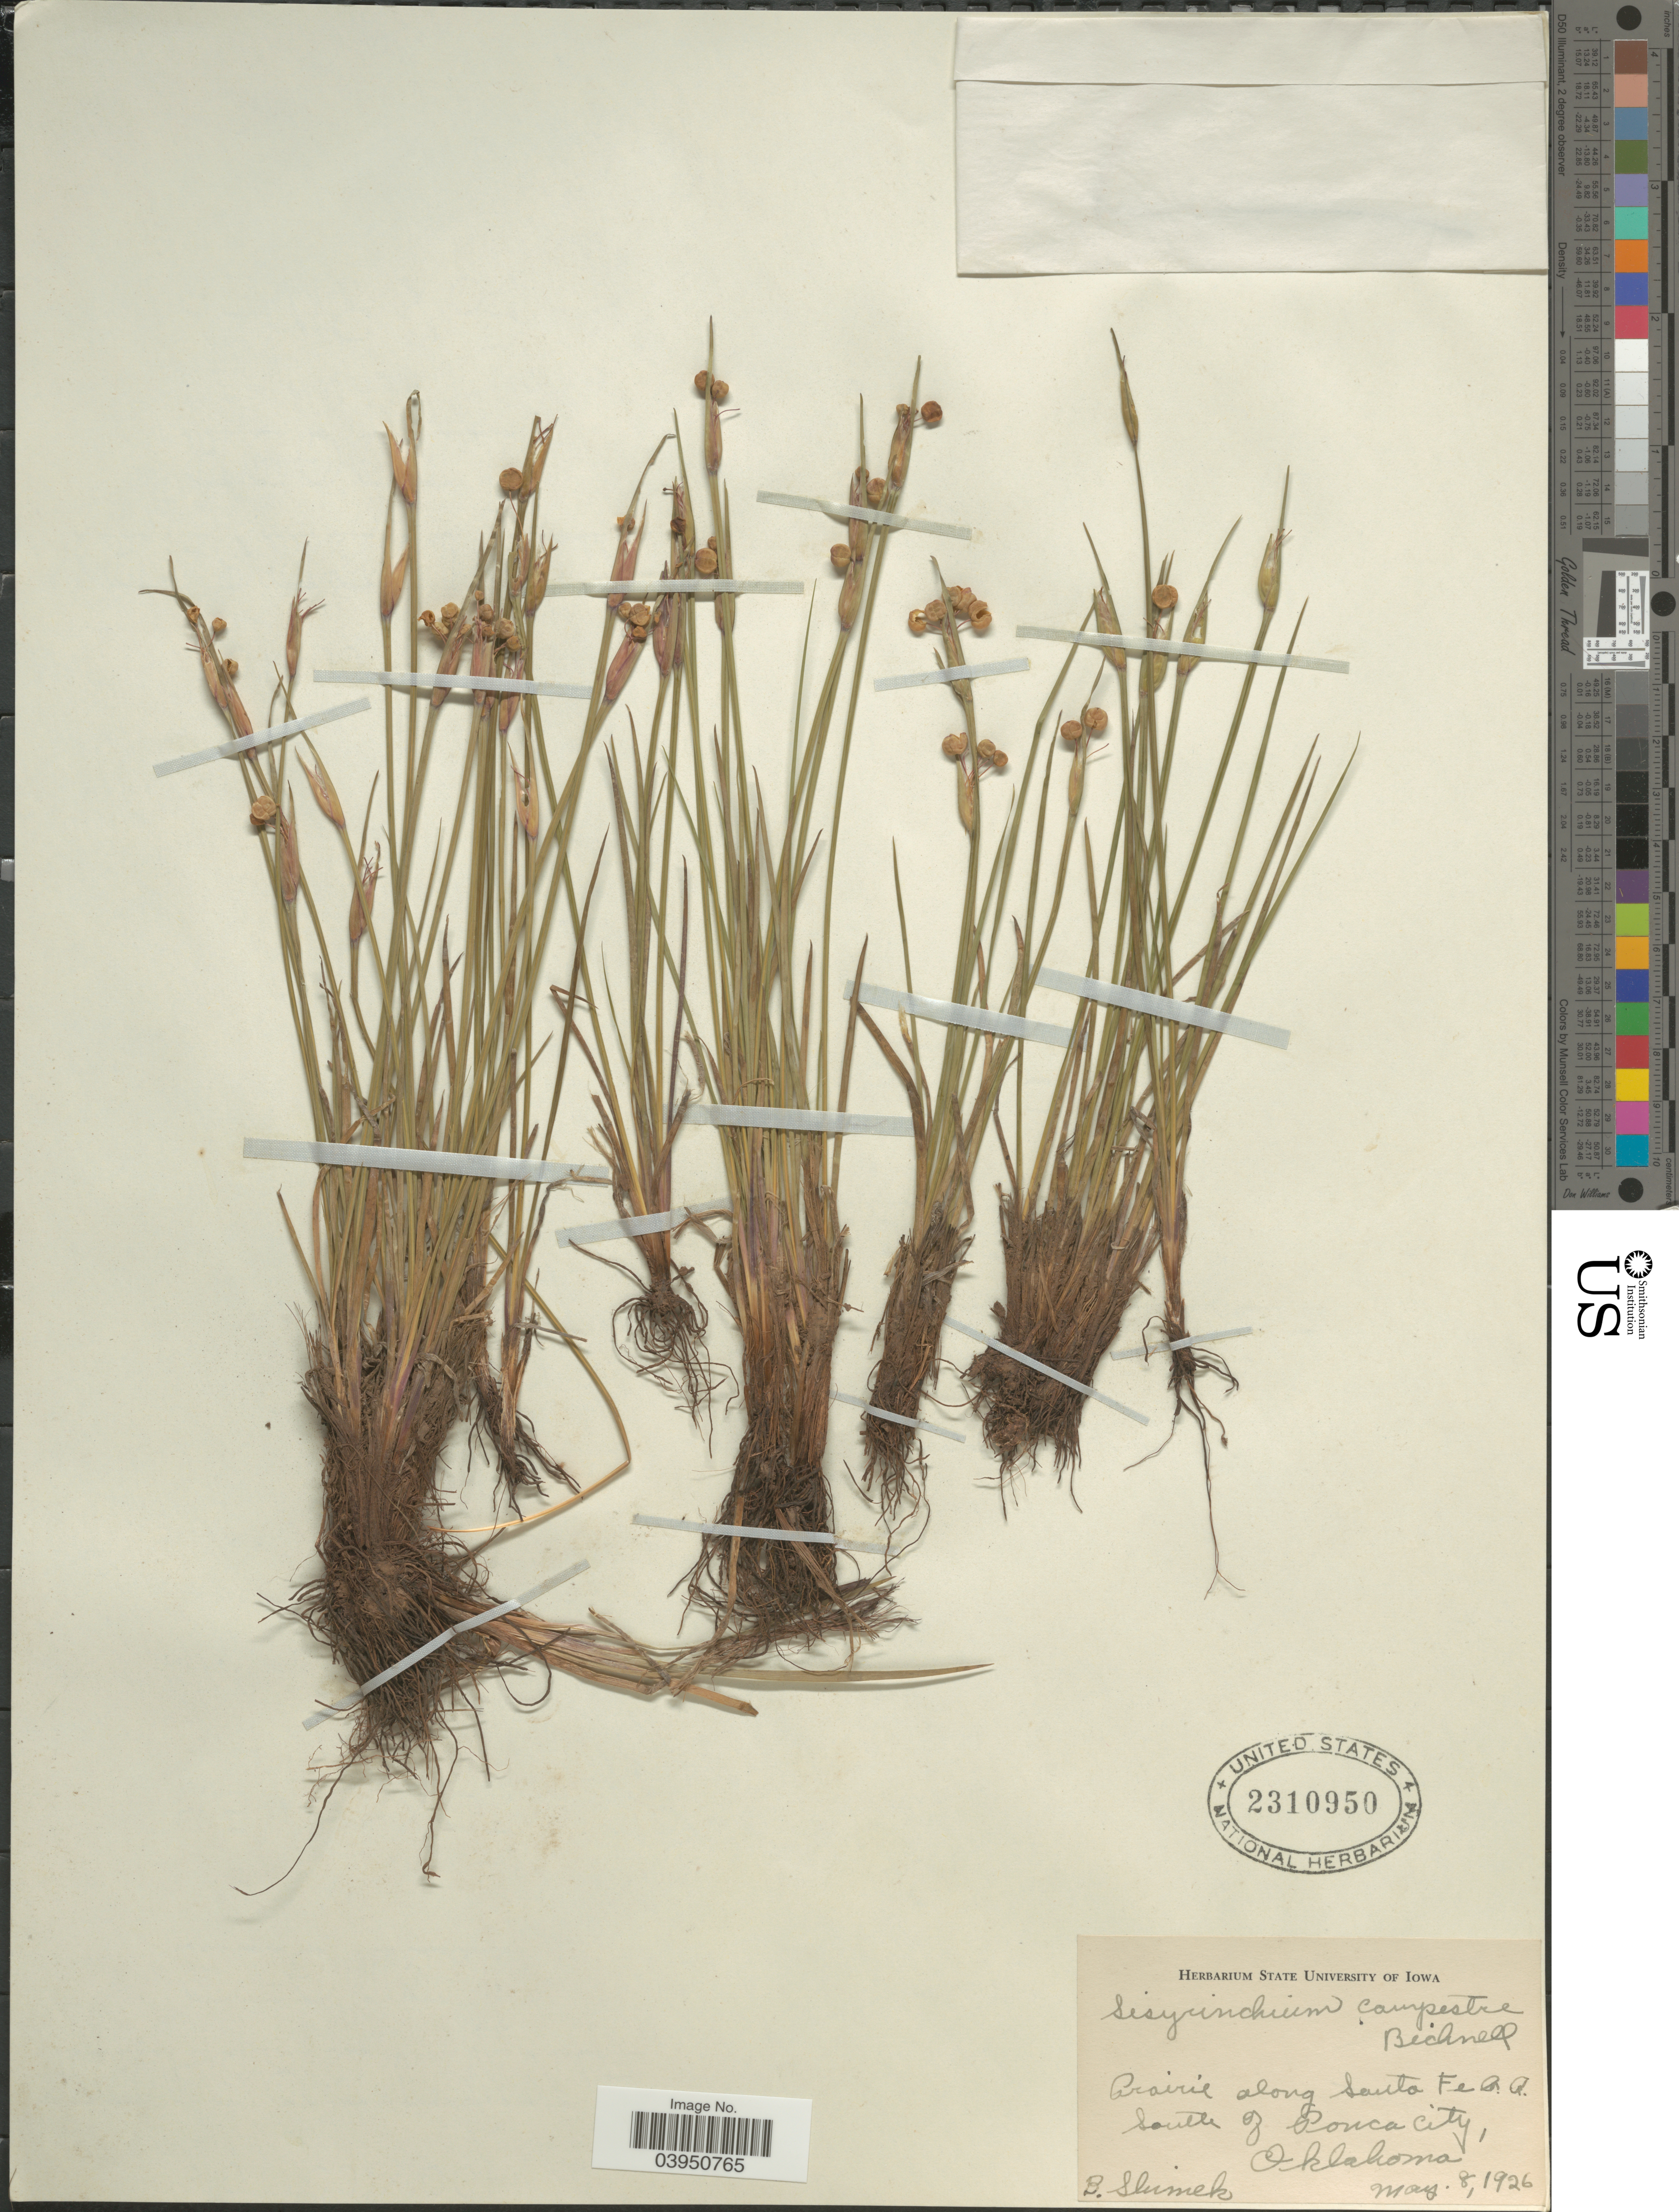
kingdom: Plantae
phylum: Tracheophyta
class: Liliopsida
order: Asparagales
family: Iridaceae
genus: Sisyrinchium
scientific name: Sisyrinchium campestre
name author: E.P. Bicknell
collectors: B. Slumek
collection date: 1926-05-08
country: United States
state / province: Oklahoma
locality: Prairie along Santa Fe R. R. South of Ponca City.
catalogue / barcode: US 2310950